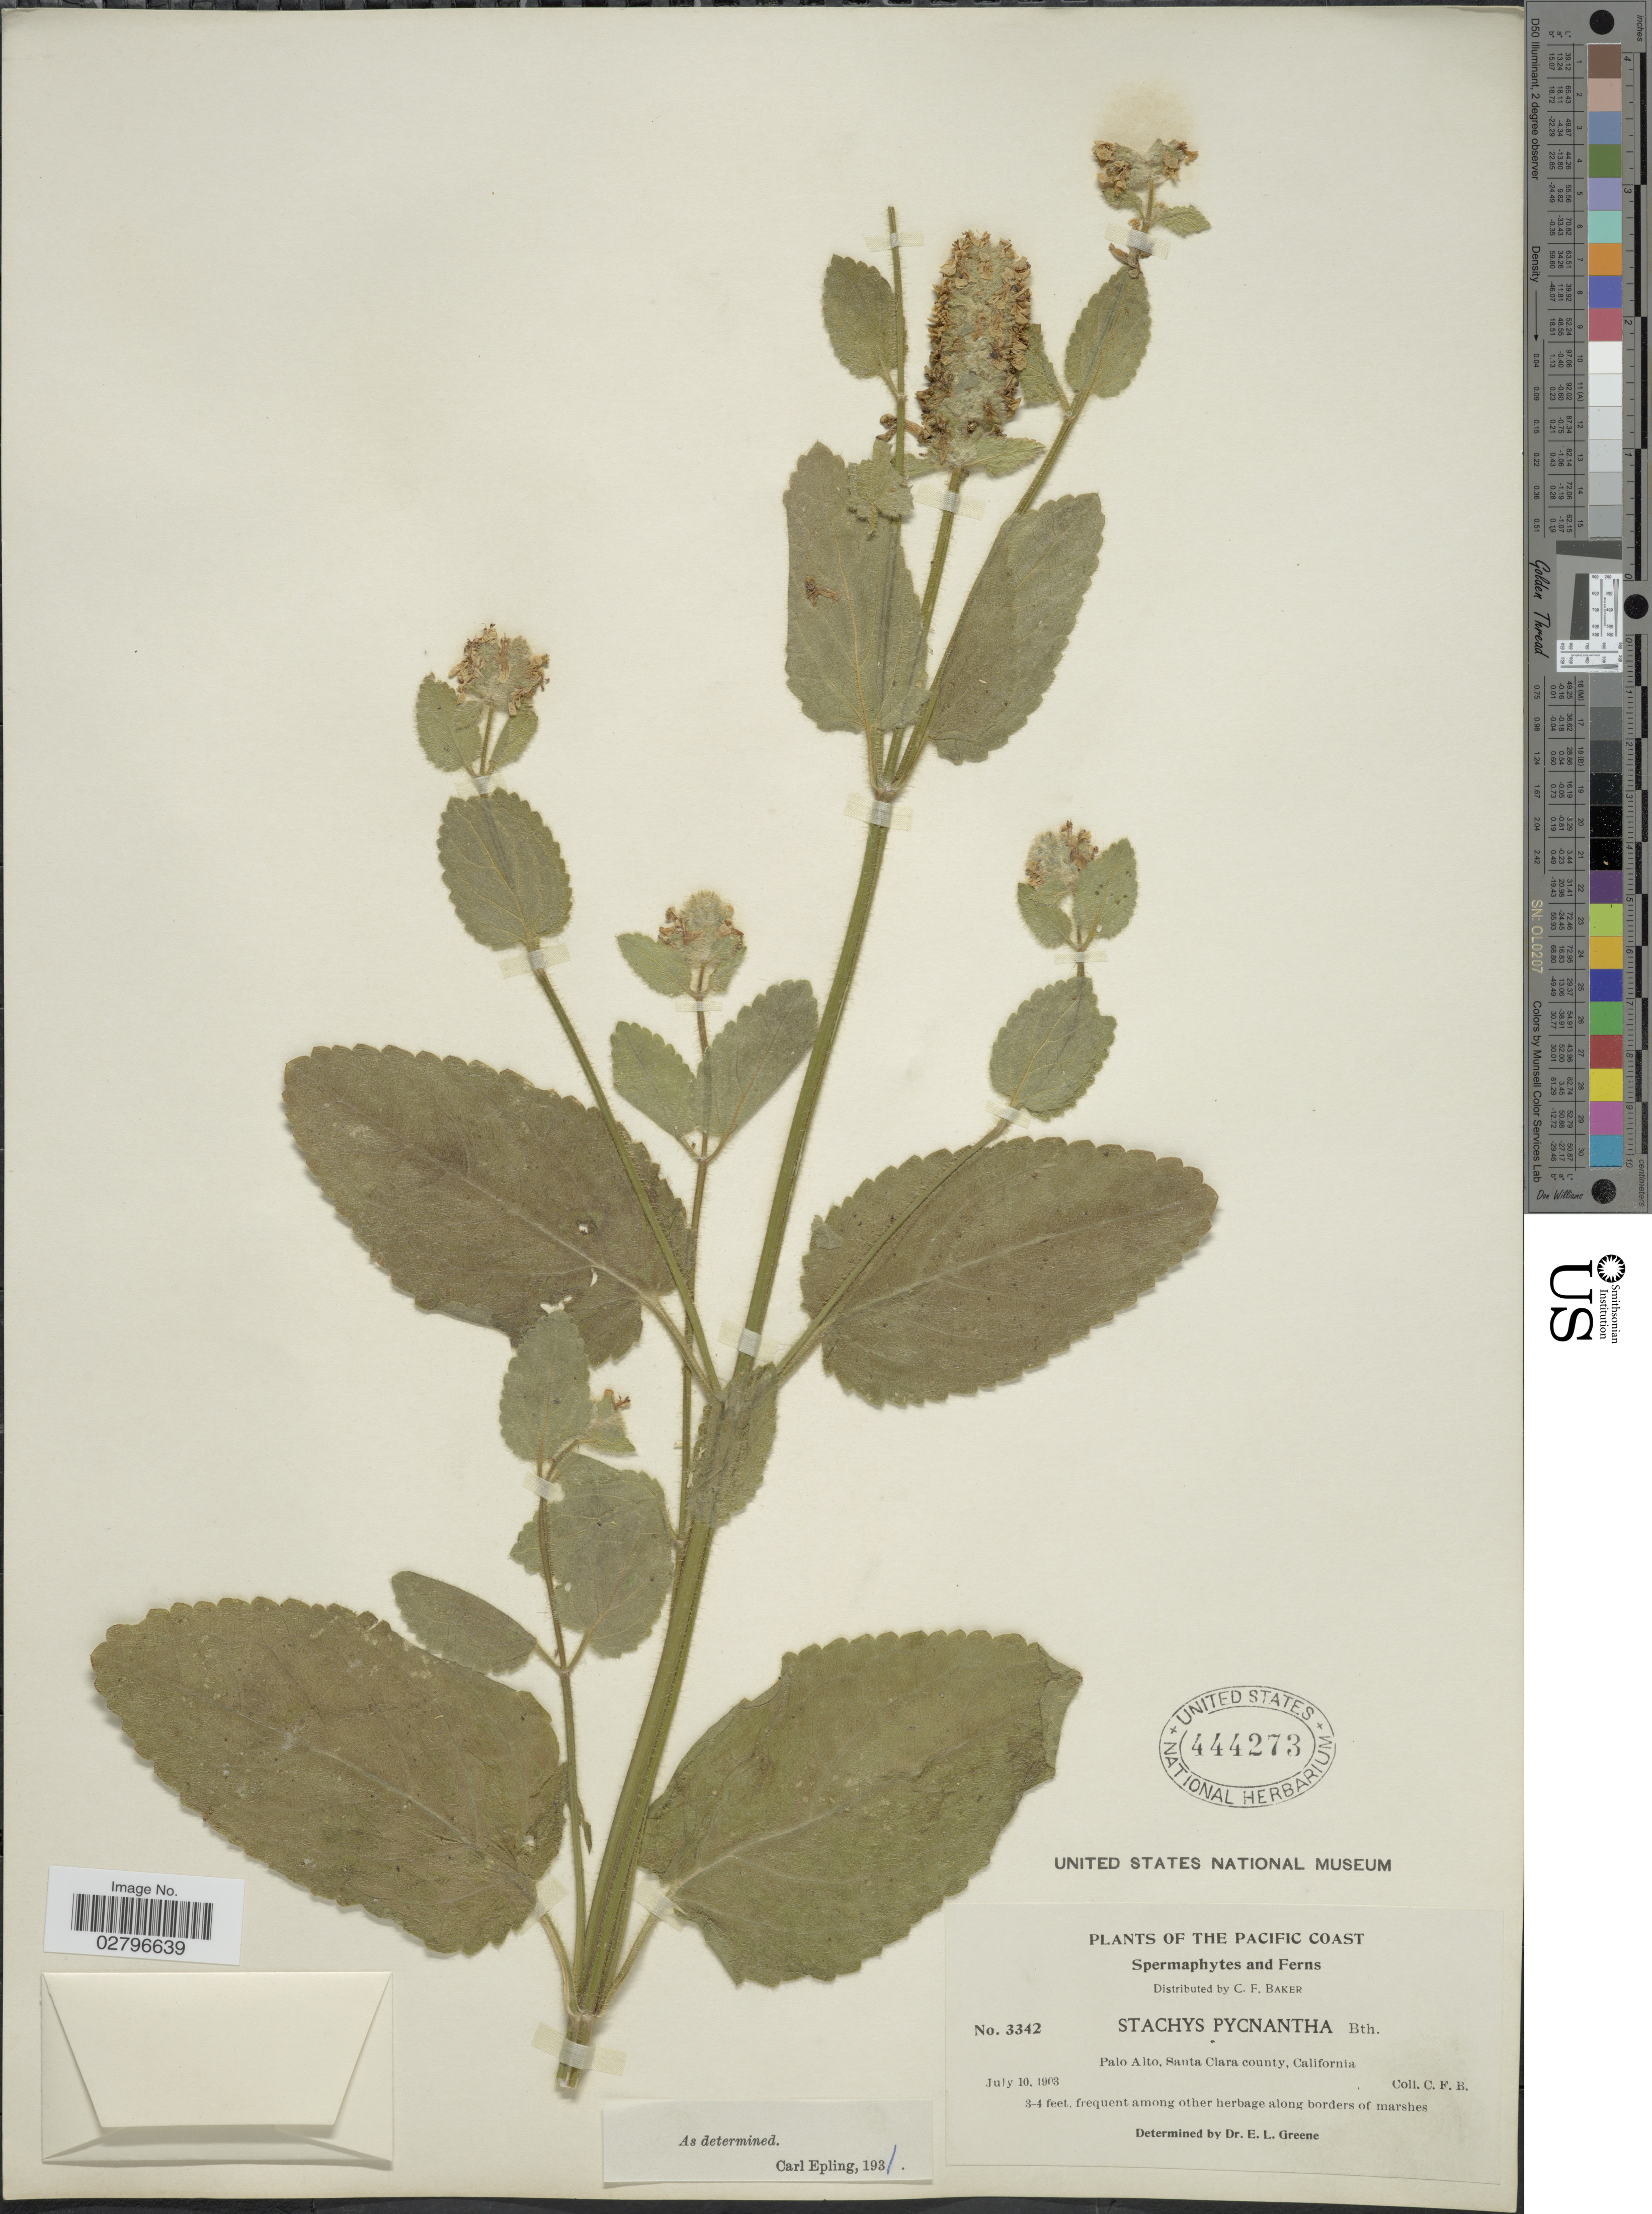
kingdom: Plantae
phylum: Tracheophyta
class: Magnoliopsida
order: Lamiales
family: Lamiaceae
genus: Stachys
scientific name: Stachys pycnantha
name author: Benth.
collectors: C. F. Baker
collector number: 3342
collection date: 1903-07-10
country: United States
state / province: California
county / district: Santa Clara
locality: Pacific Coast. Palo Alto, Santa Clara county.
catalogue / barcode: US 444273